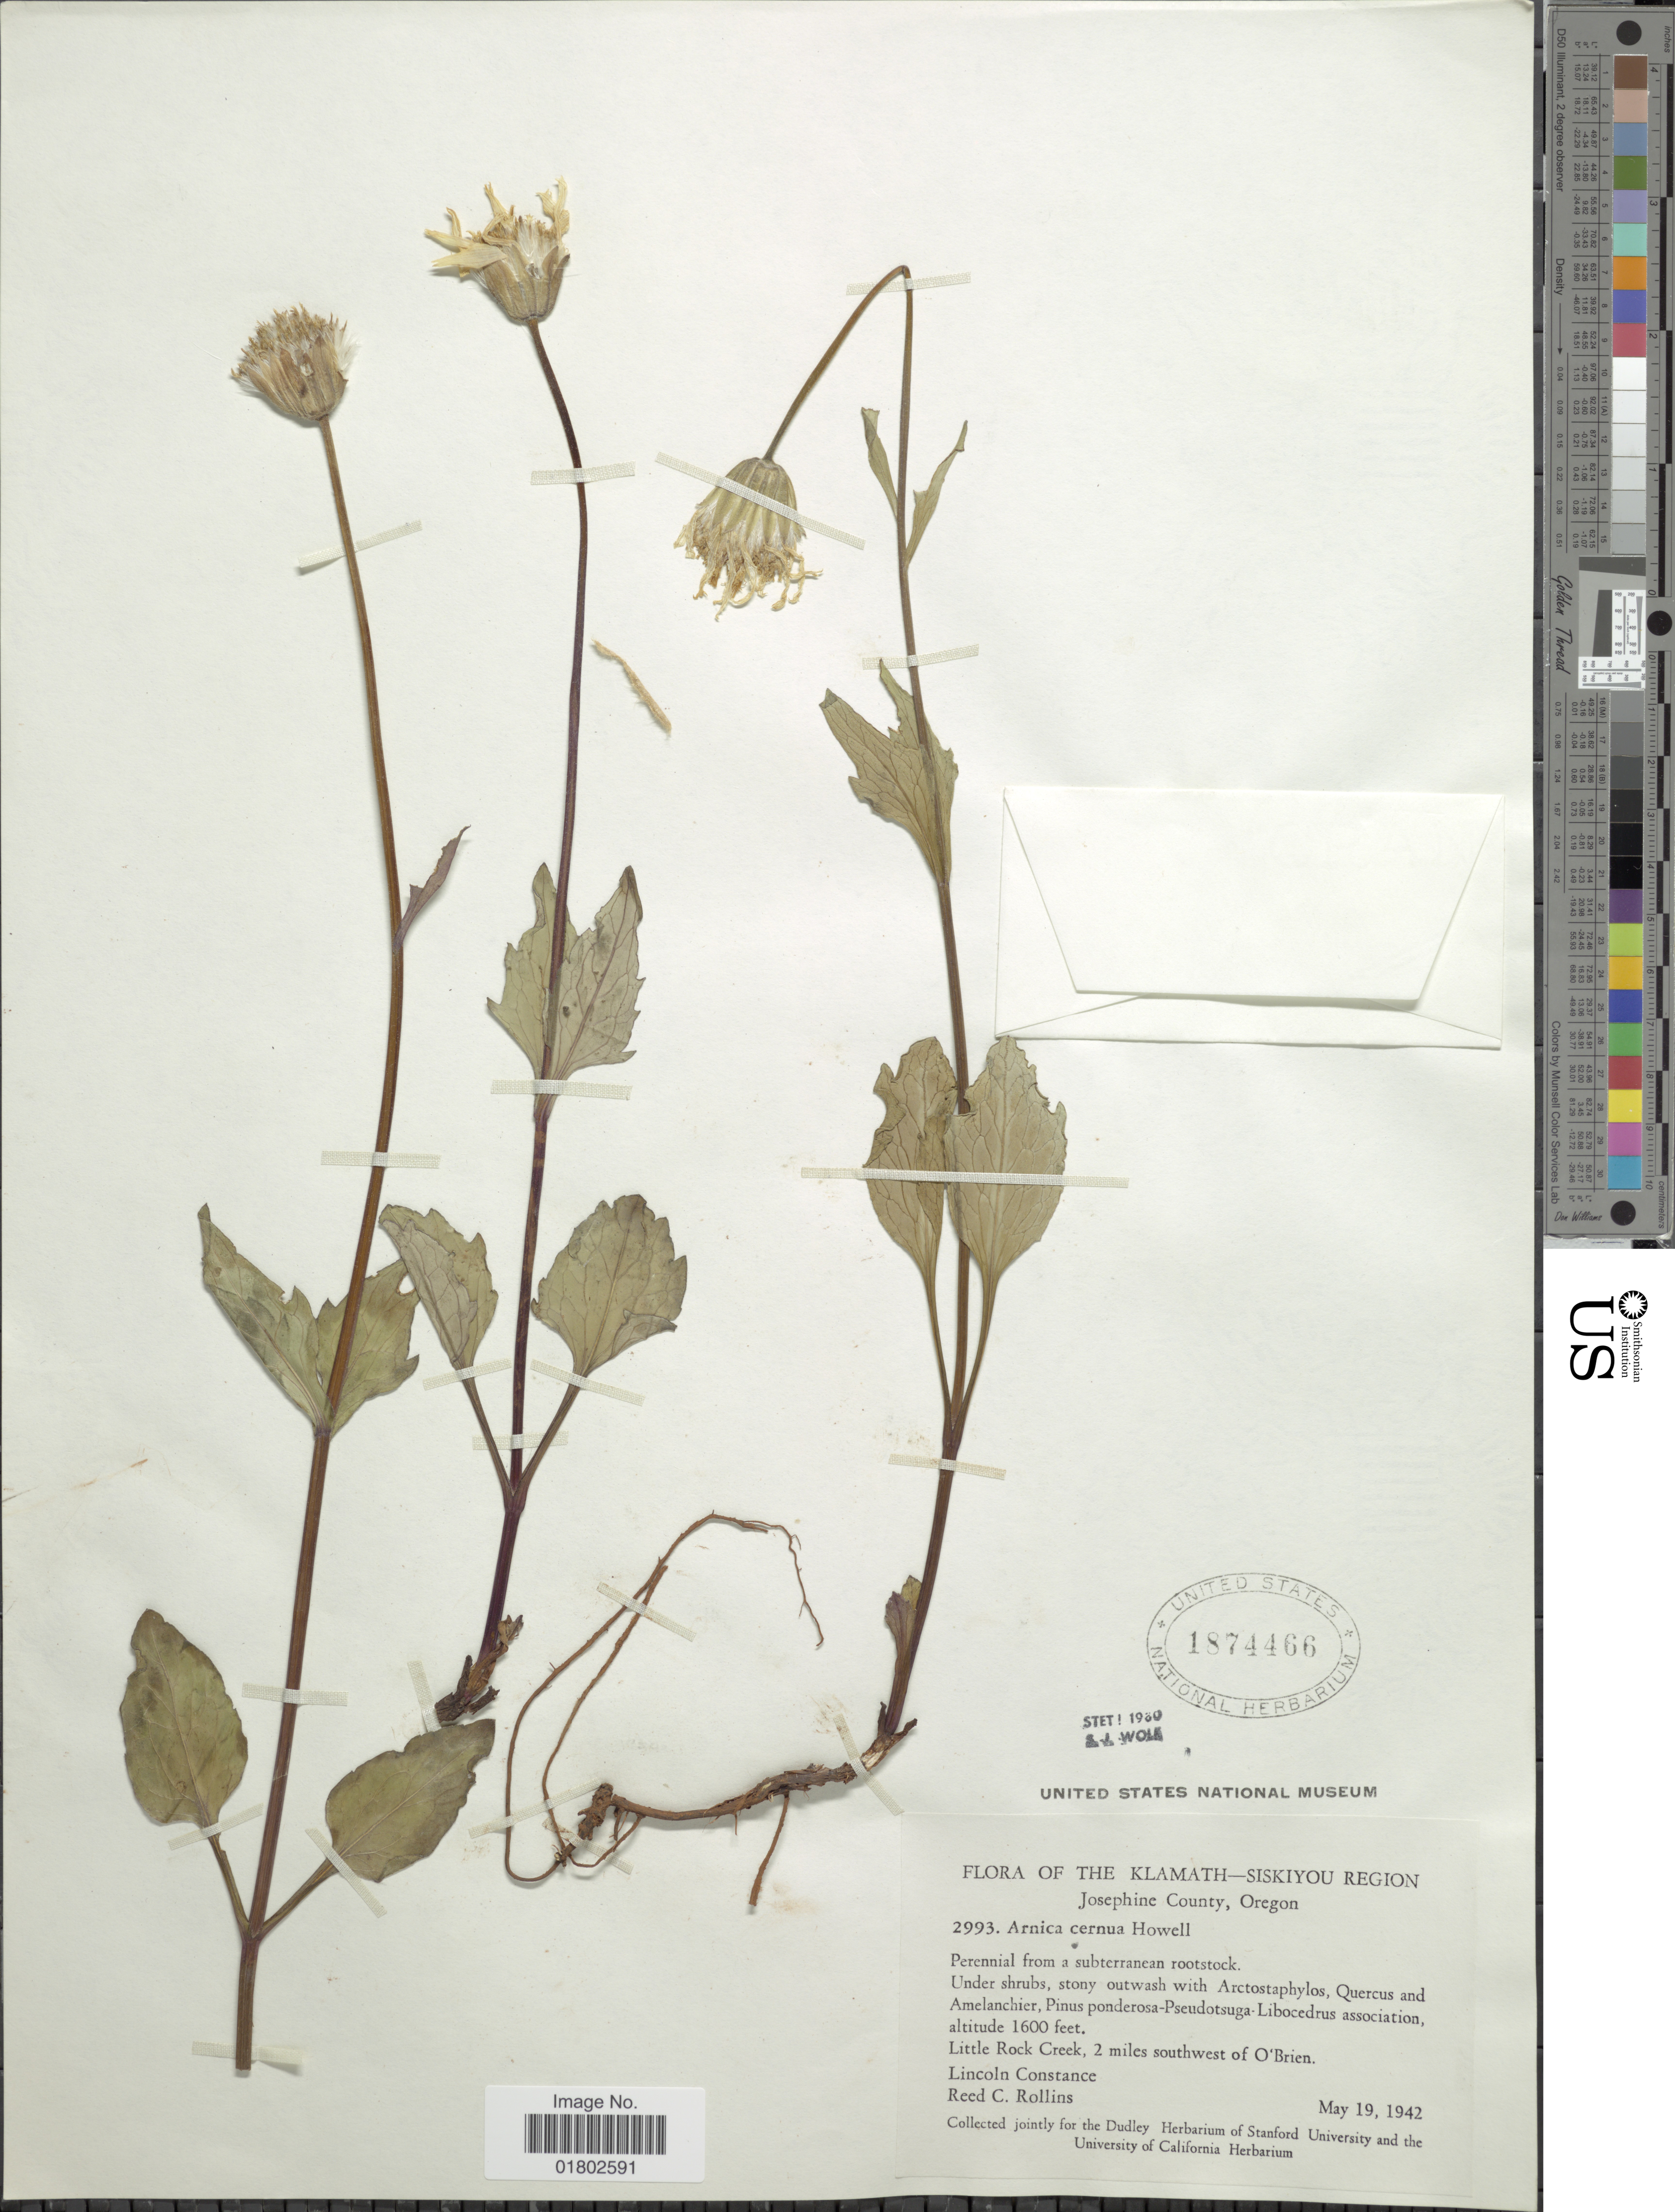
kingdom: Plantae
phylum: Tracheophyta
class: Magnoliopsida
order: Asterales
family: Asteraceae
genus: Arnica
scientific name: Arnica cernua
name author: Howell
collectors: L. Constance & R. C. Rollins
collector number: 2993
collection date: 1942-05-19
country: United States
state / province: Oregon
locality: Klamath-Siskiyou Region, Josephine County, Little Rock Creek, 2 miles southwest of O'Brien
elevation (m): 488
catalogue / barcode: US 1874466